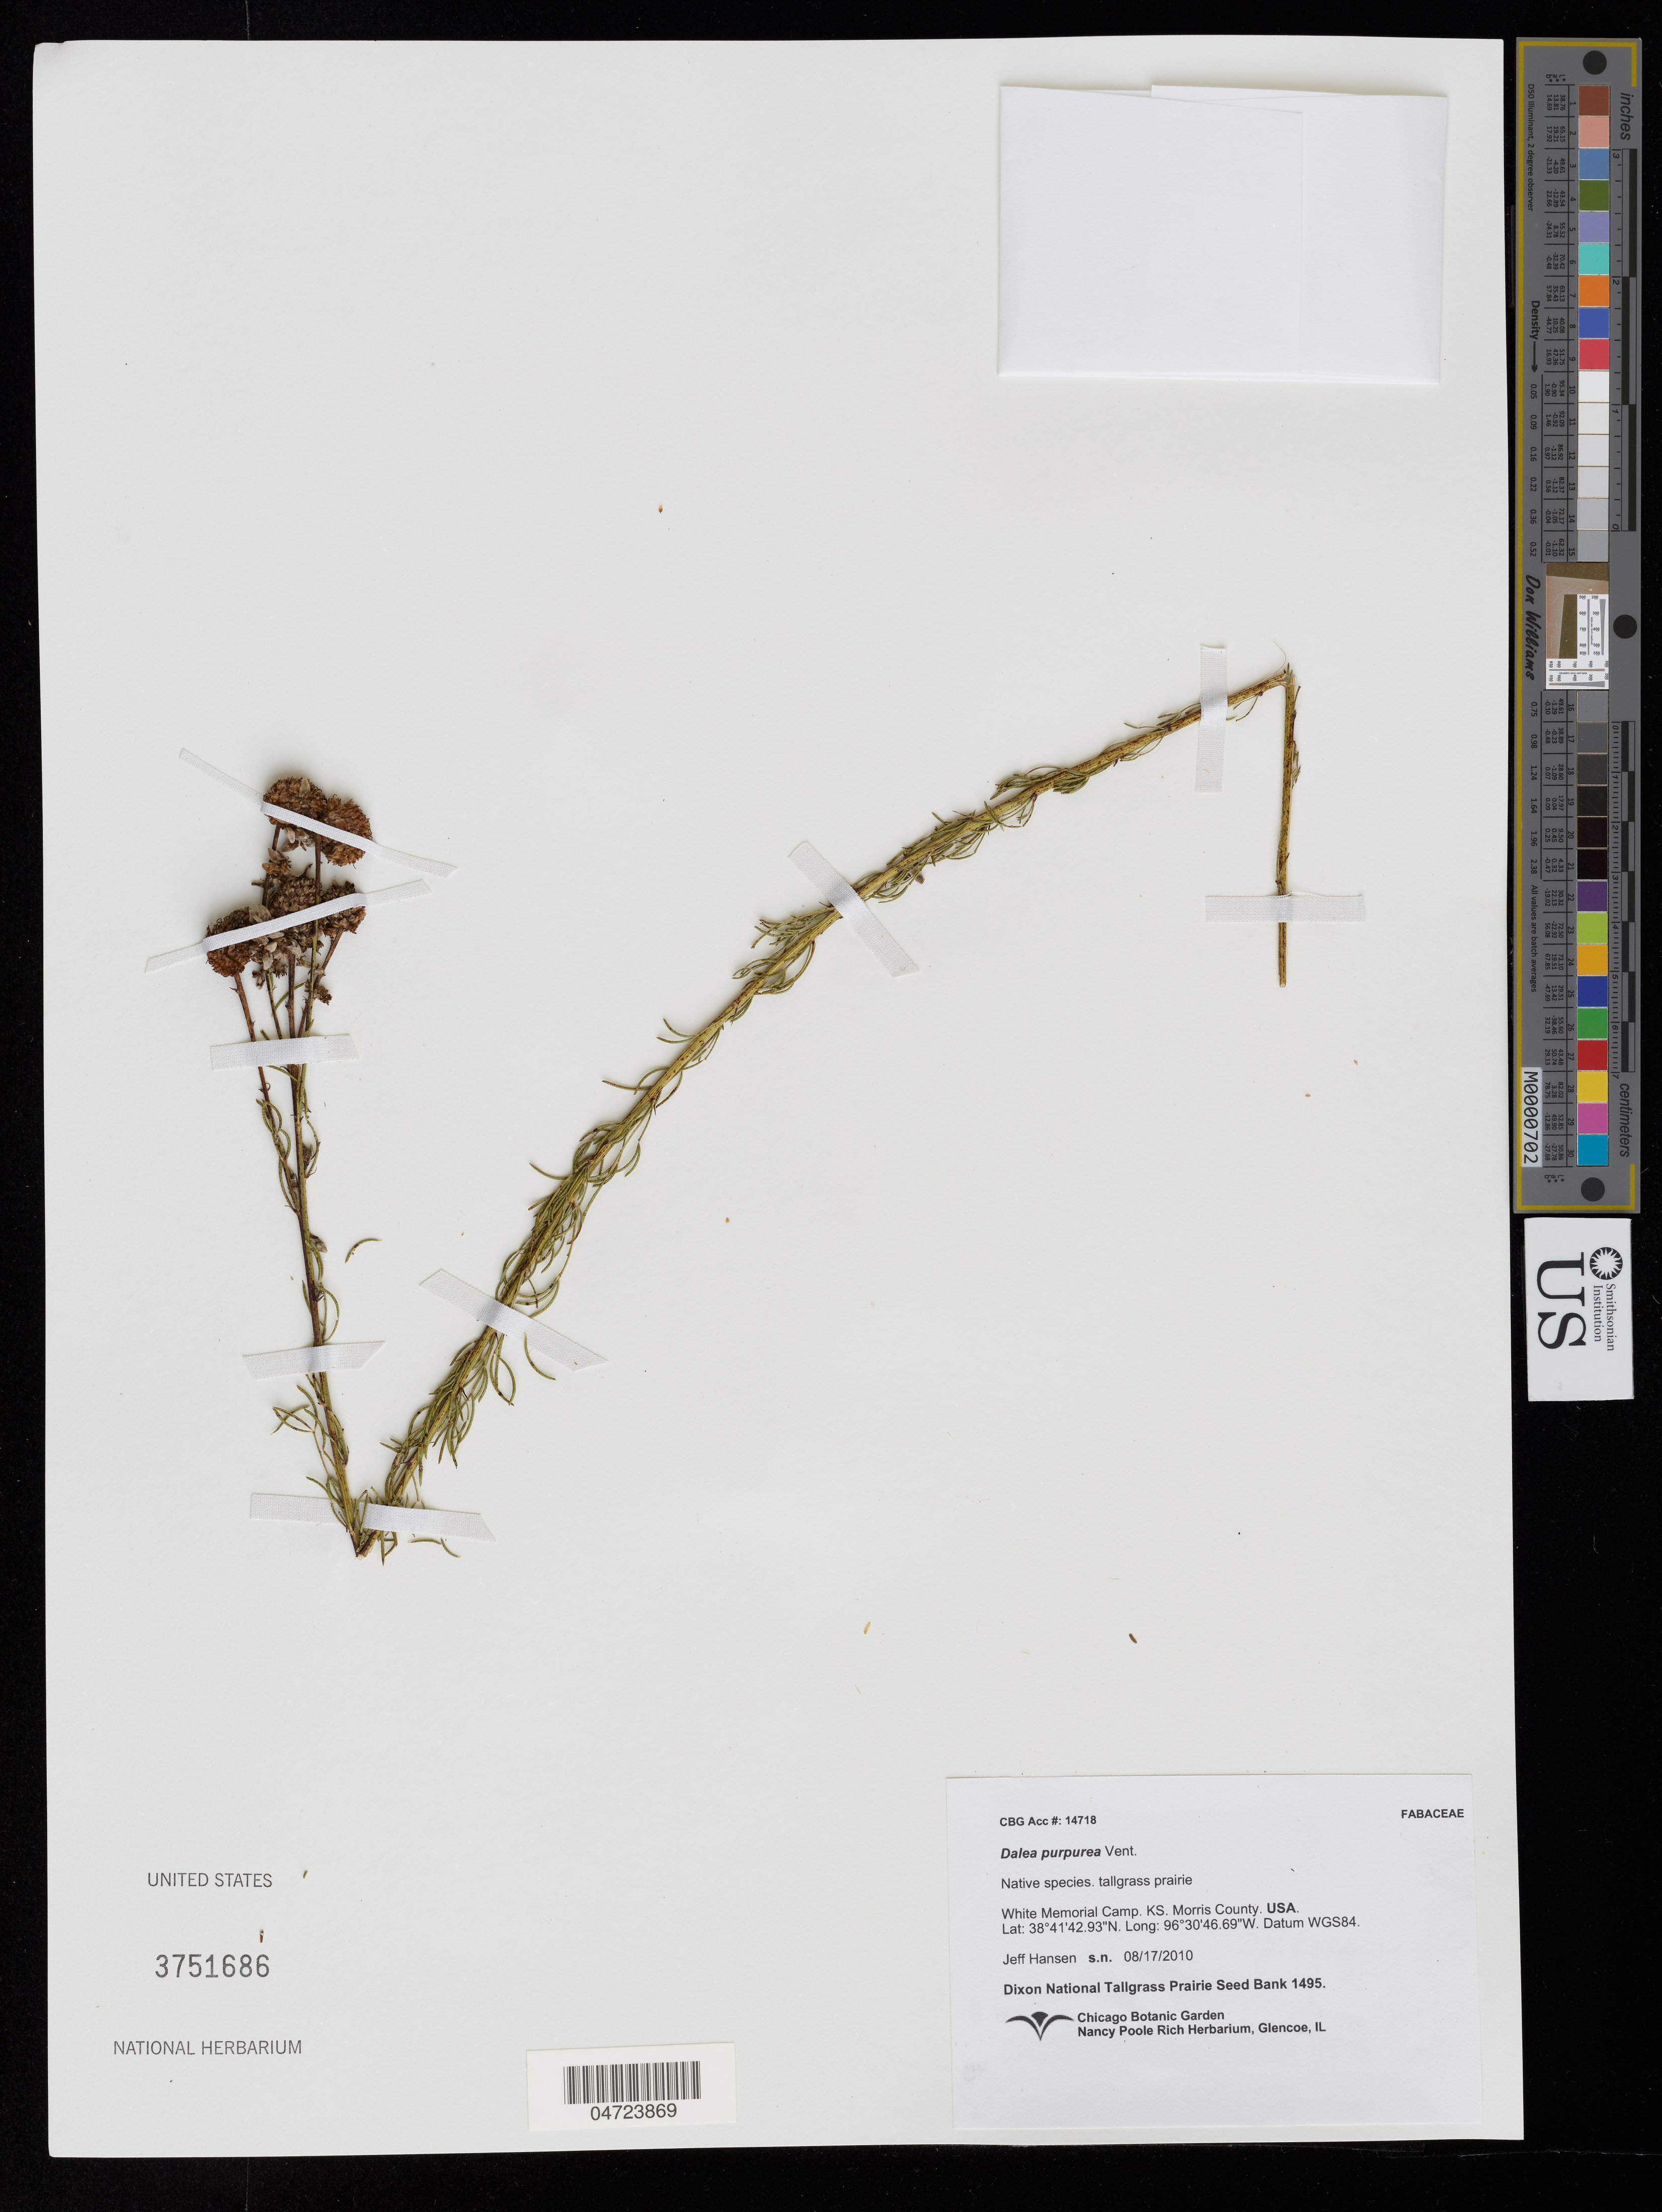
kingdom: Plantae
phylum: Tracheophyta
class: Magnoliopsida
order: Fabales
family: Fabaceae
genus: Dalea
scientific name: Dalea purpurea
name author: Vent.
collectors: J. Hansen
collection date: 2010-08-17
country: United States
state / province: Kansas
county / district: Morris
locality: White Memorial Camp. Morris County.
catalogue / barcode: US 3751686